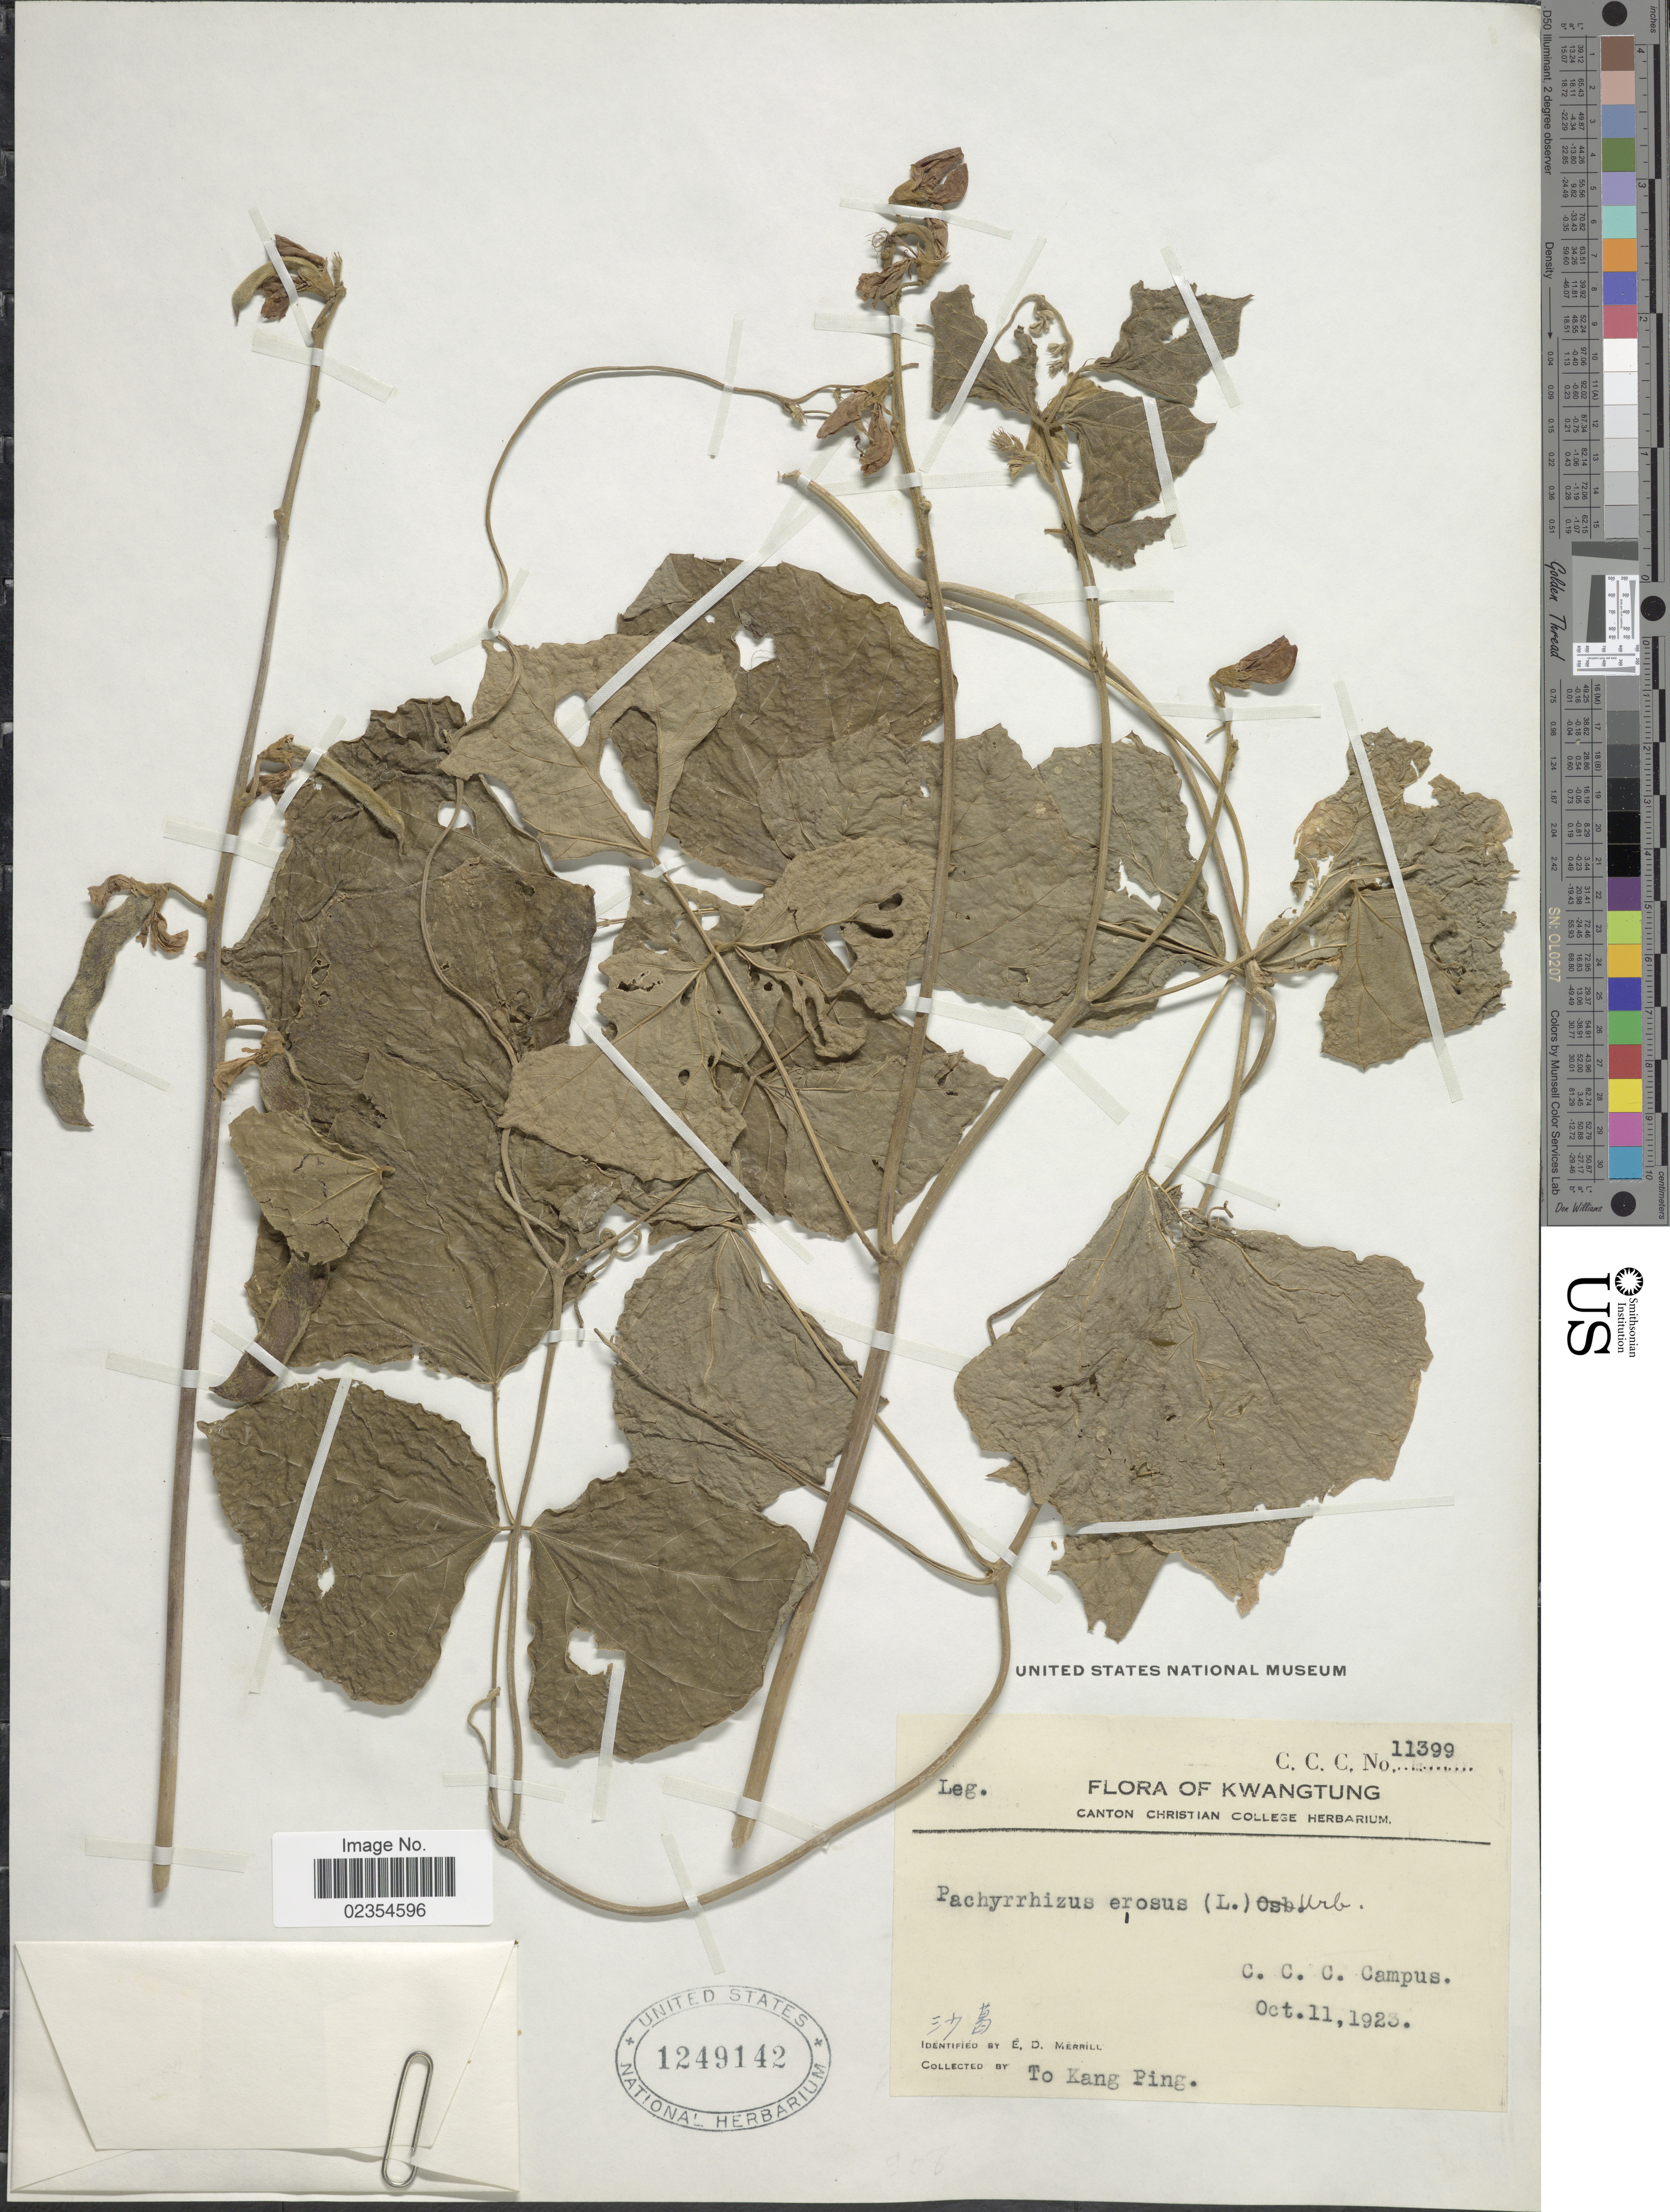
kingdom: Plantae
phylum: Tracheophyta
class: Magnoliopsida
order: Fabales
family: Fabaceae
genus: Pachyrhizus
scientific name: Pachyrhizus erosus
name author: (L.) Urb.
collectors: T. Ping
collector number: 11399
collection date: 1923-10-11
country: China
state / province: Guangdong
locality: Kwangtung, C.C.C. Campus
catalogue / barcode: US 1249142